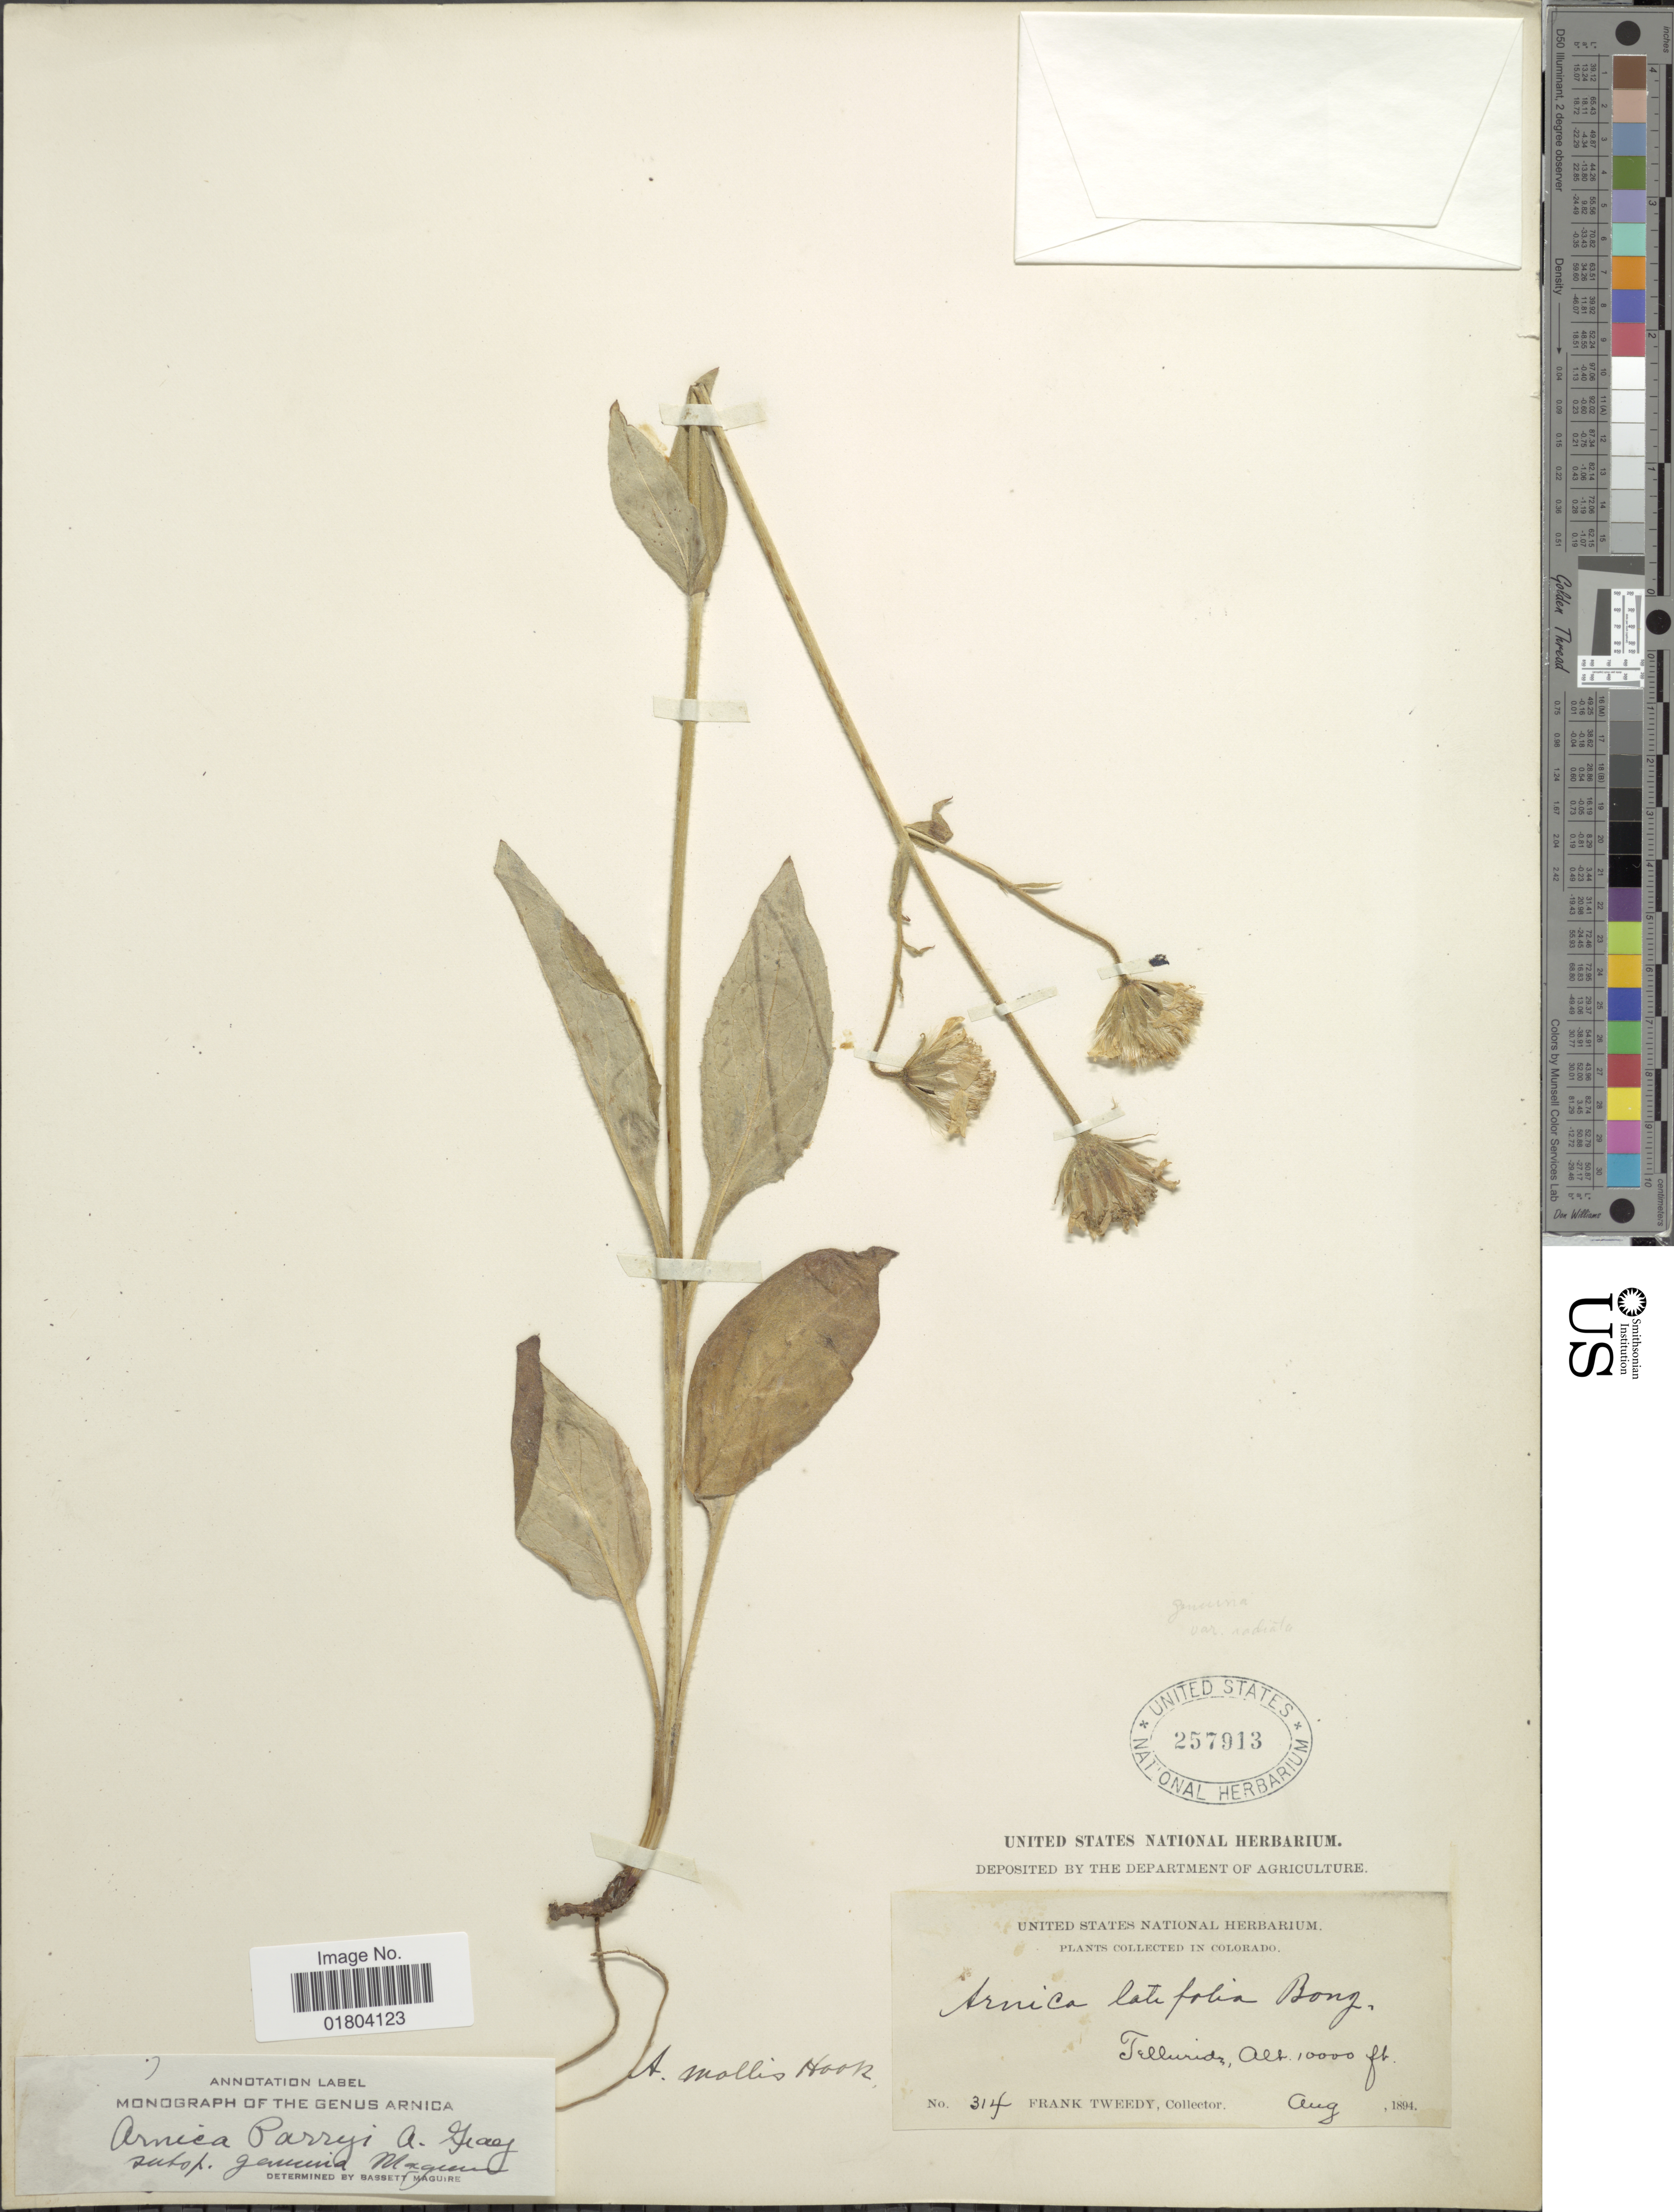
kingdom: Plantae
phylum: Tracheophyta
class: Magnoliopsida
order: Asterales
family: Asteraceae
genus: Arnica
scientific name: Arnica parryi subsp. genuina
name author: Maguire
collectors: F. Tweedy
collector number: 314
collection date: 1894-08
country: United States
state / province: Colorado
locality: Telluride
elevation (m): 3048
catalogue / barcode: US 257913